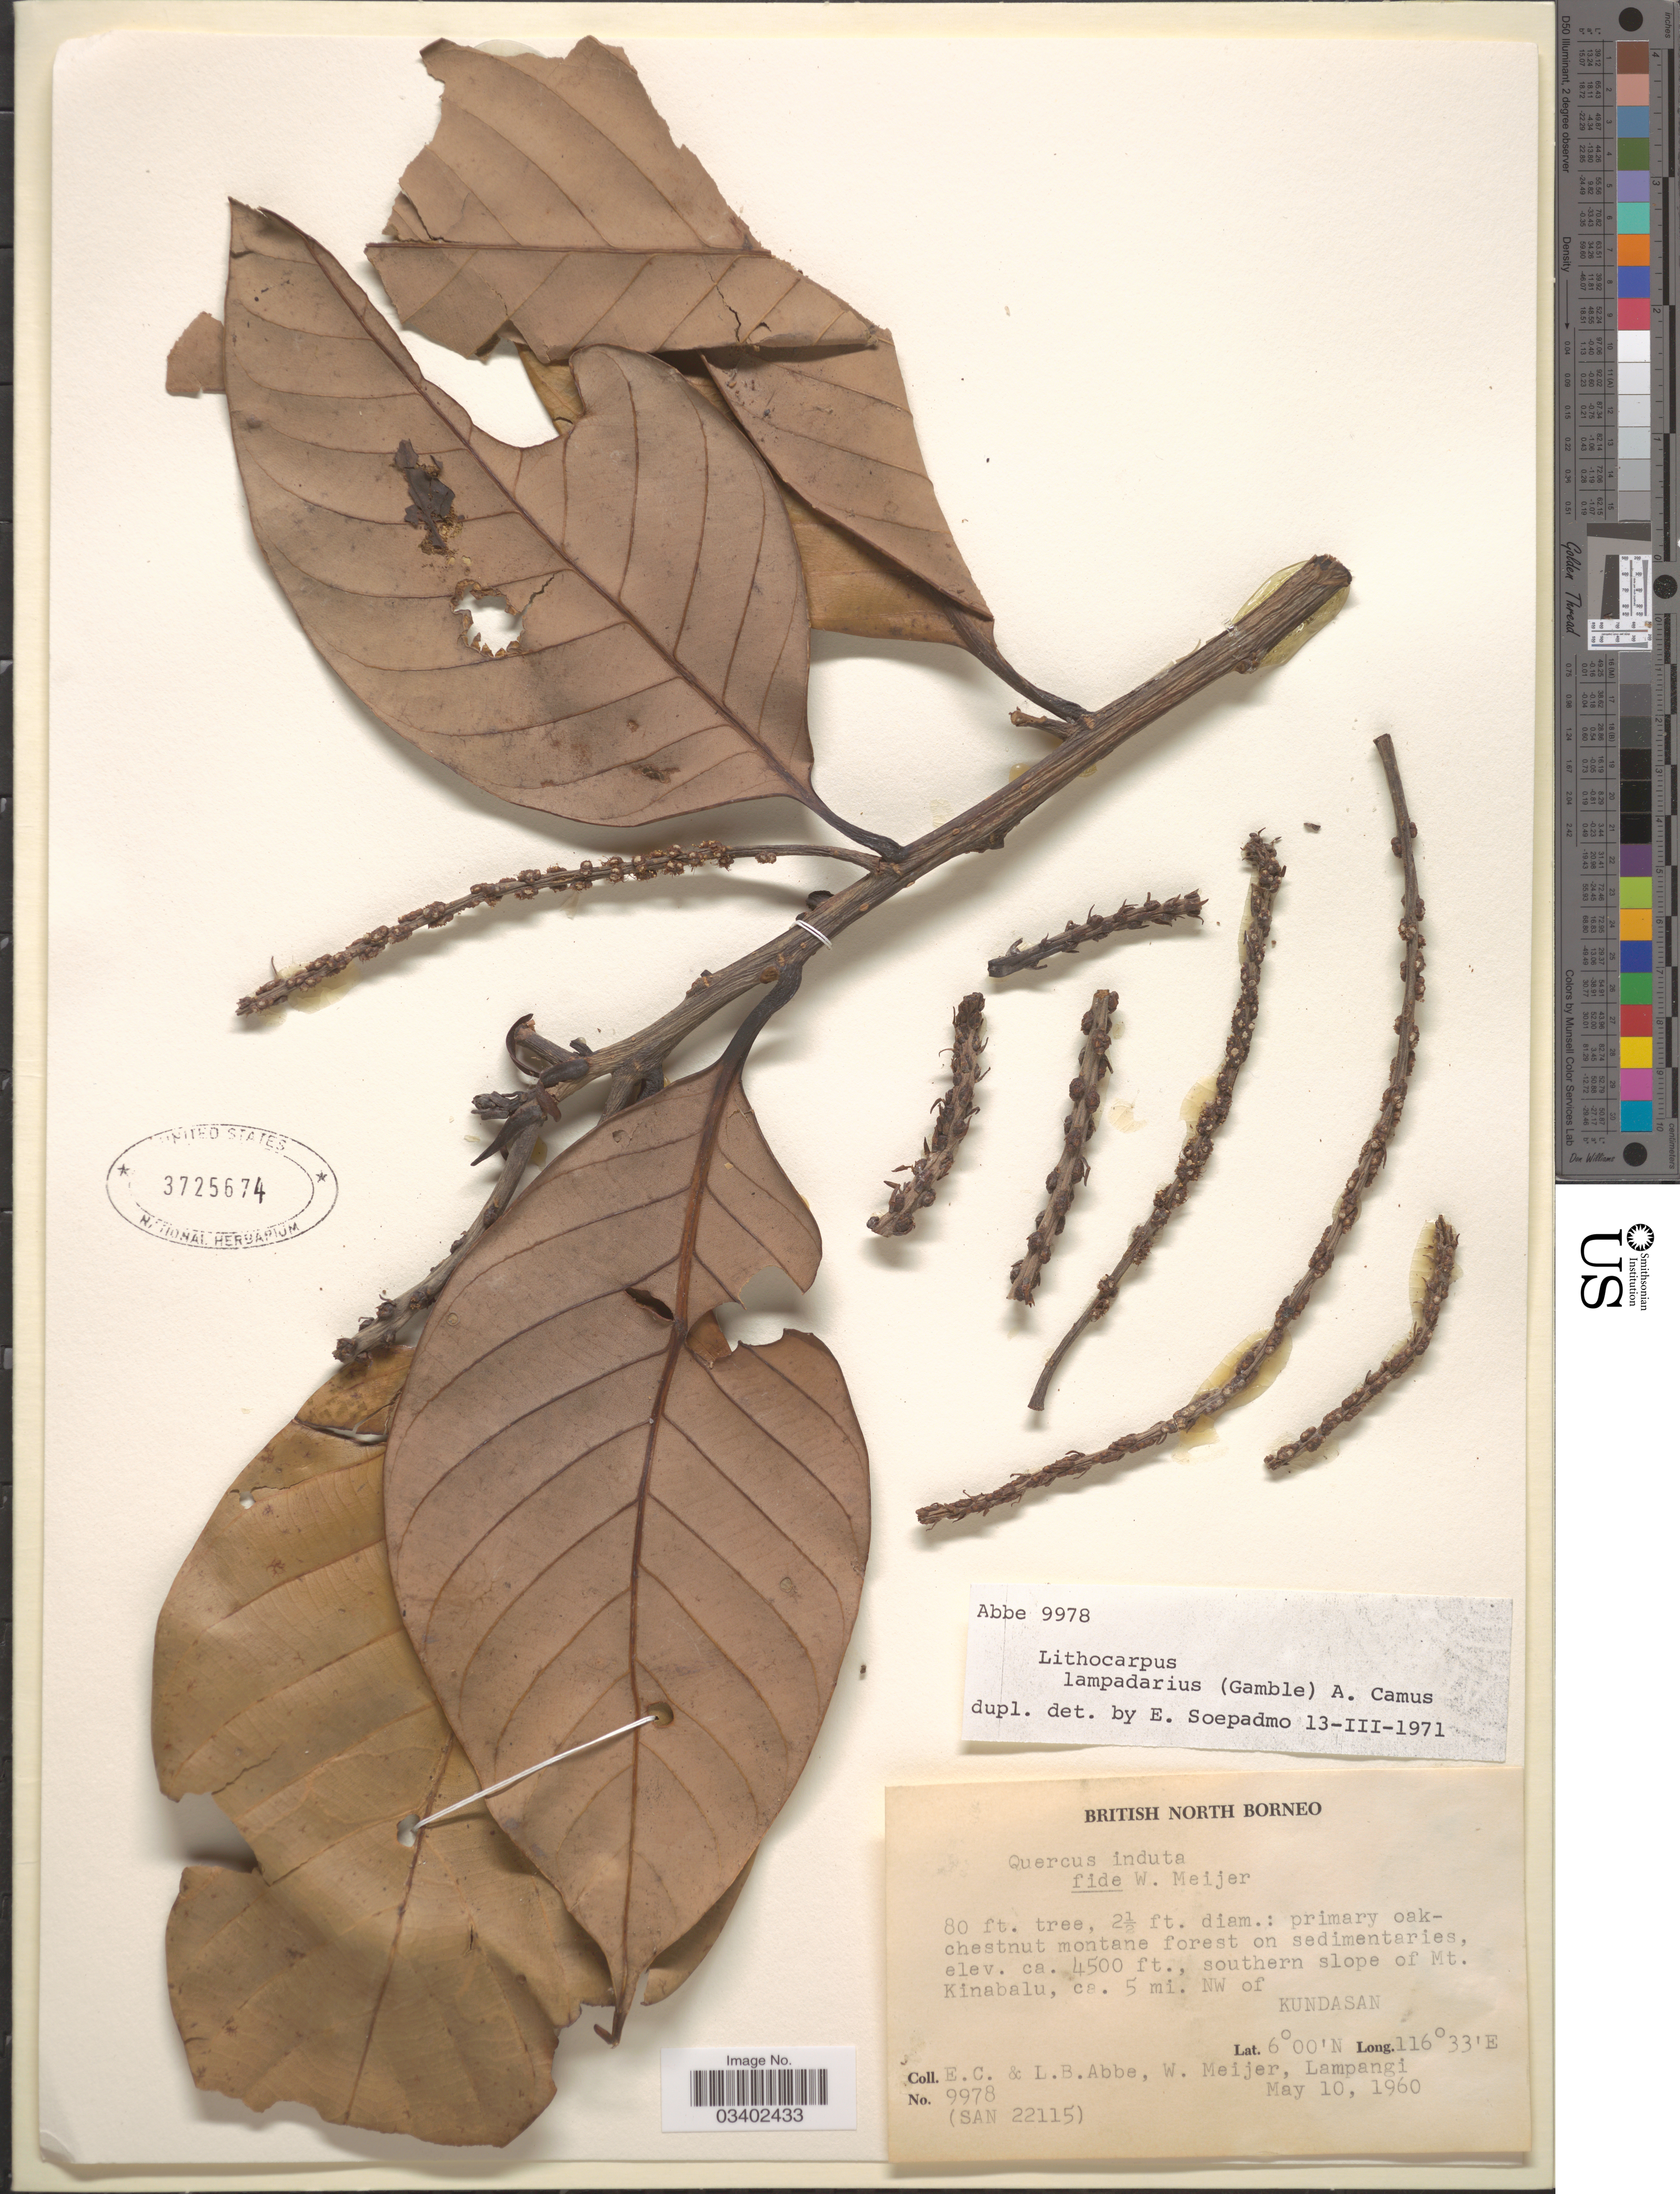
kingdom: Plantae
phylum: Tracheophyta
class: Magnoliopsida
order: Fagales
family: Fagaceae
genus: Lithocarpus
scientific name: Lithocarpus lucidus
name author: (Roxb.) Rehder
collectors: E. C. Abbe, L. B. Abbe, W. Meijer & Lampangi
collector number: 9978/SAN 22115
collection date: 1960-05-10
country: Malaysia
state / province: Sabah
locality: British North Borneo. Southern slope of Mt. Kinabalu, ca. 5 mi. NW of Kundasan.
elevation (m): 1372